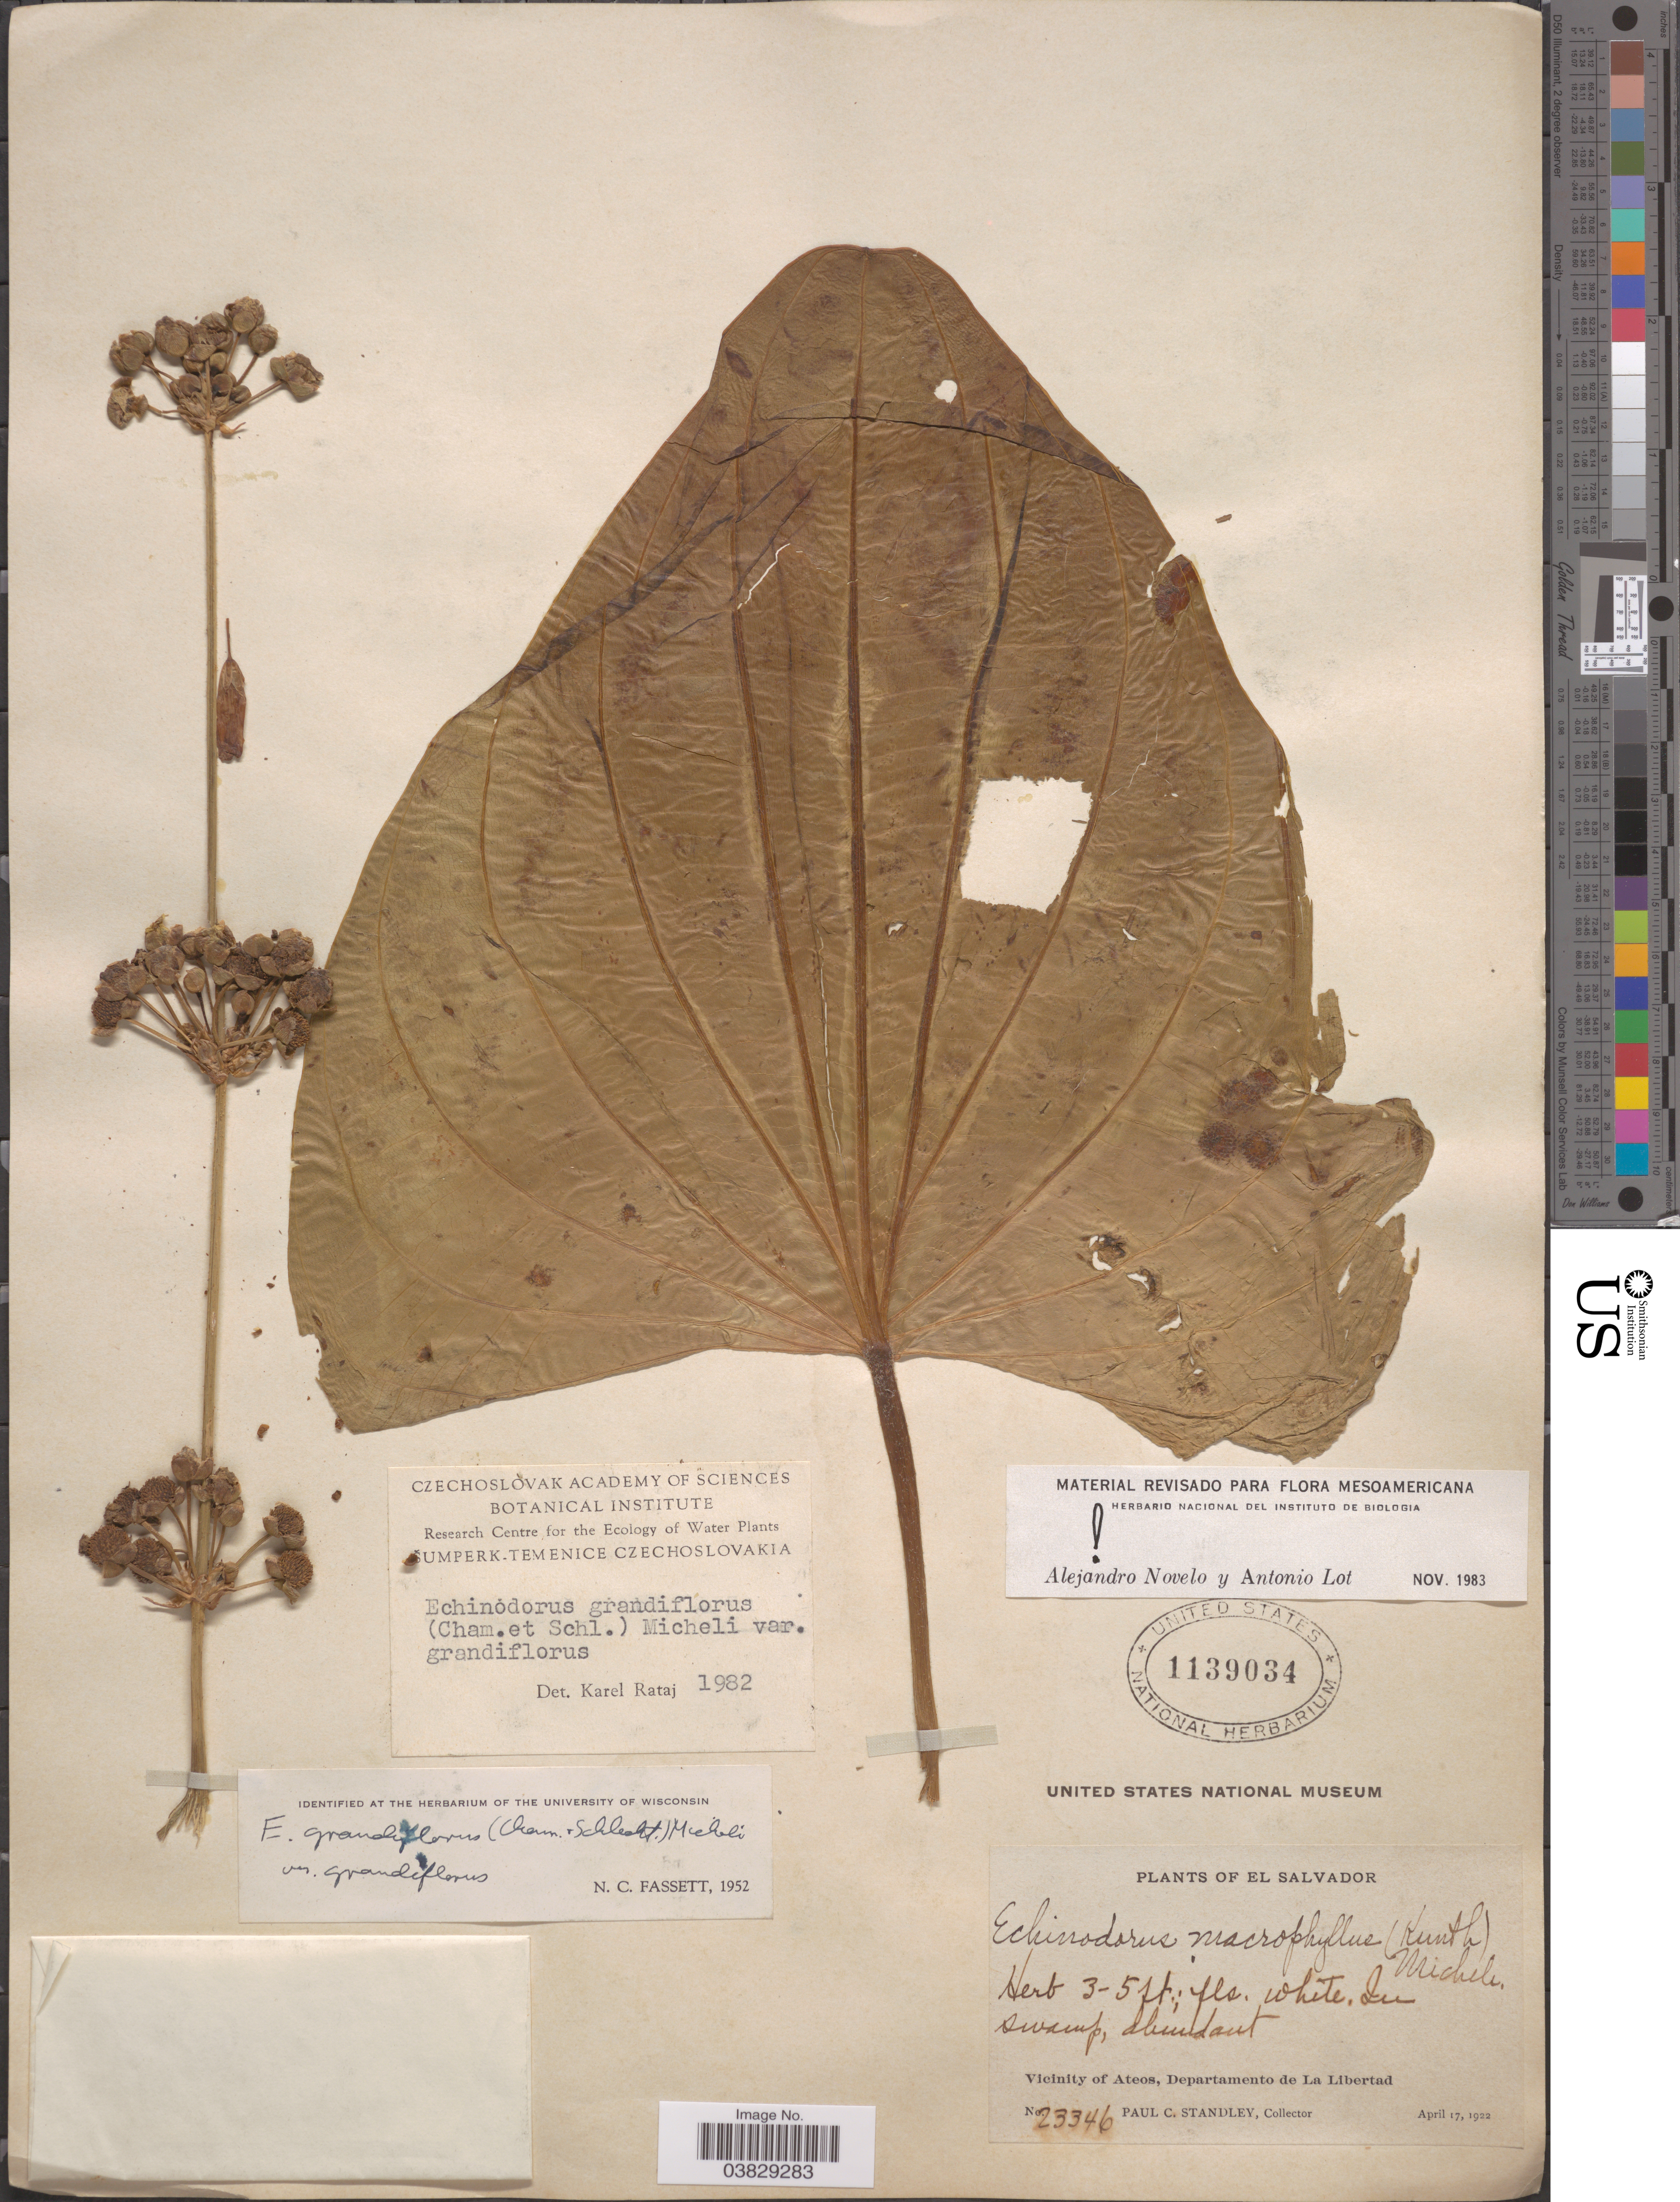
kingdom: Plantae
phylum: Tracheophyta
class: Liliopsida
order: Alismatales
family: Alismataceae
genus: Echinodorus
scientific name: Echinodorus grandiflorus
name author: (Cham. & Schltdl.) Micheli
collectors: P. C. Standley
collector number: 23346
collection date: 1922-04-17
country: El Salvador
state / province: La Libertad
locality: Vicinity of Ateos, Departamento de La Libertad.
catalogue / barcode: US 1139034